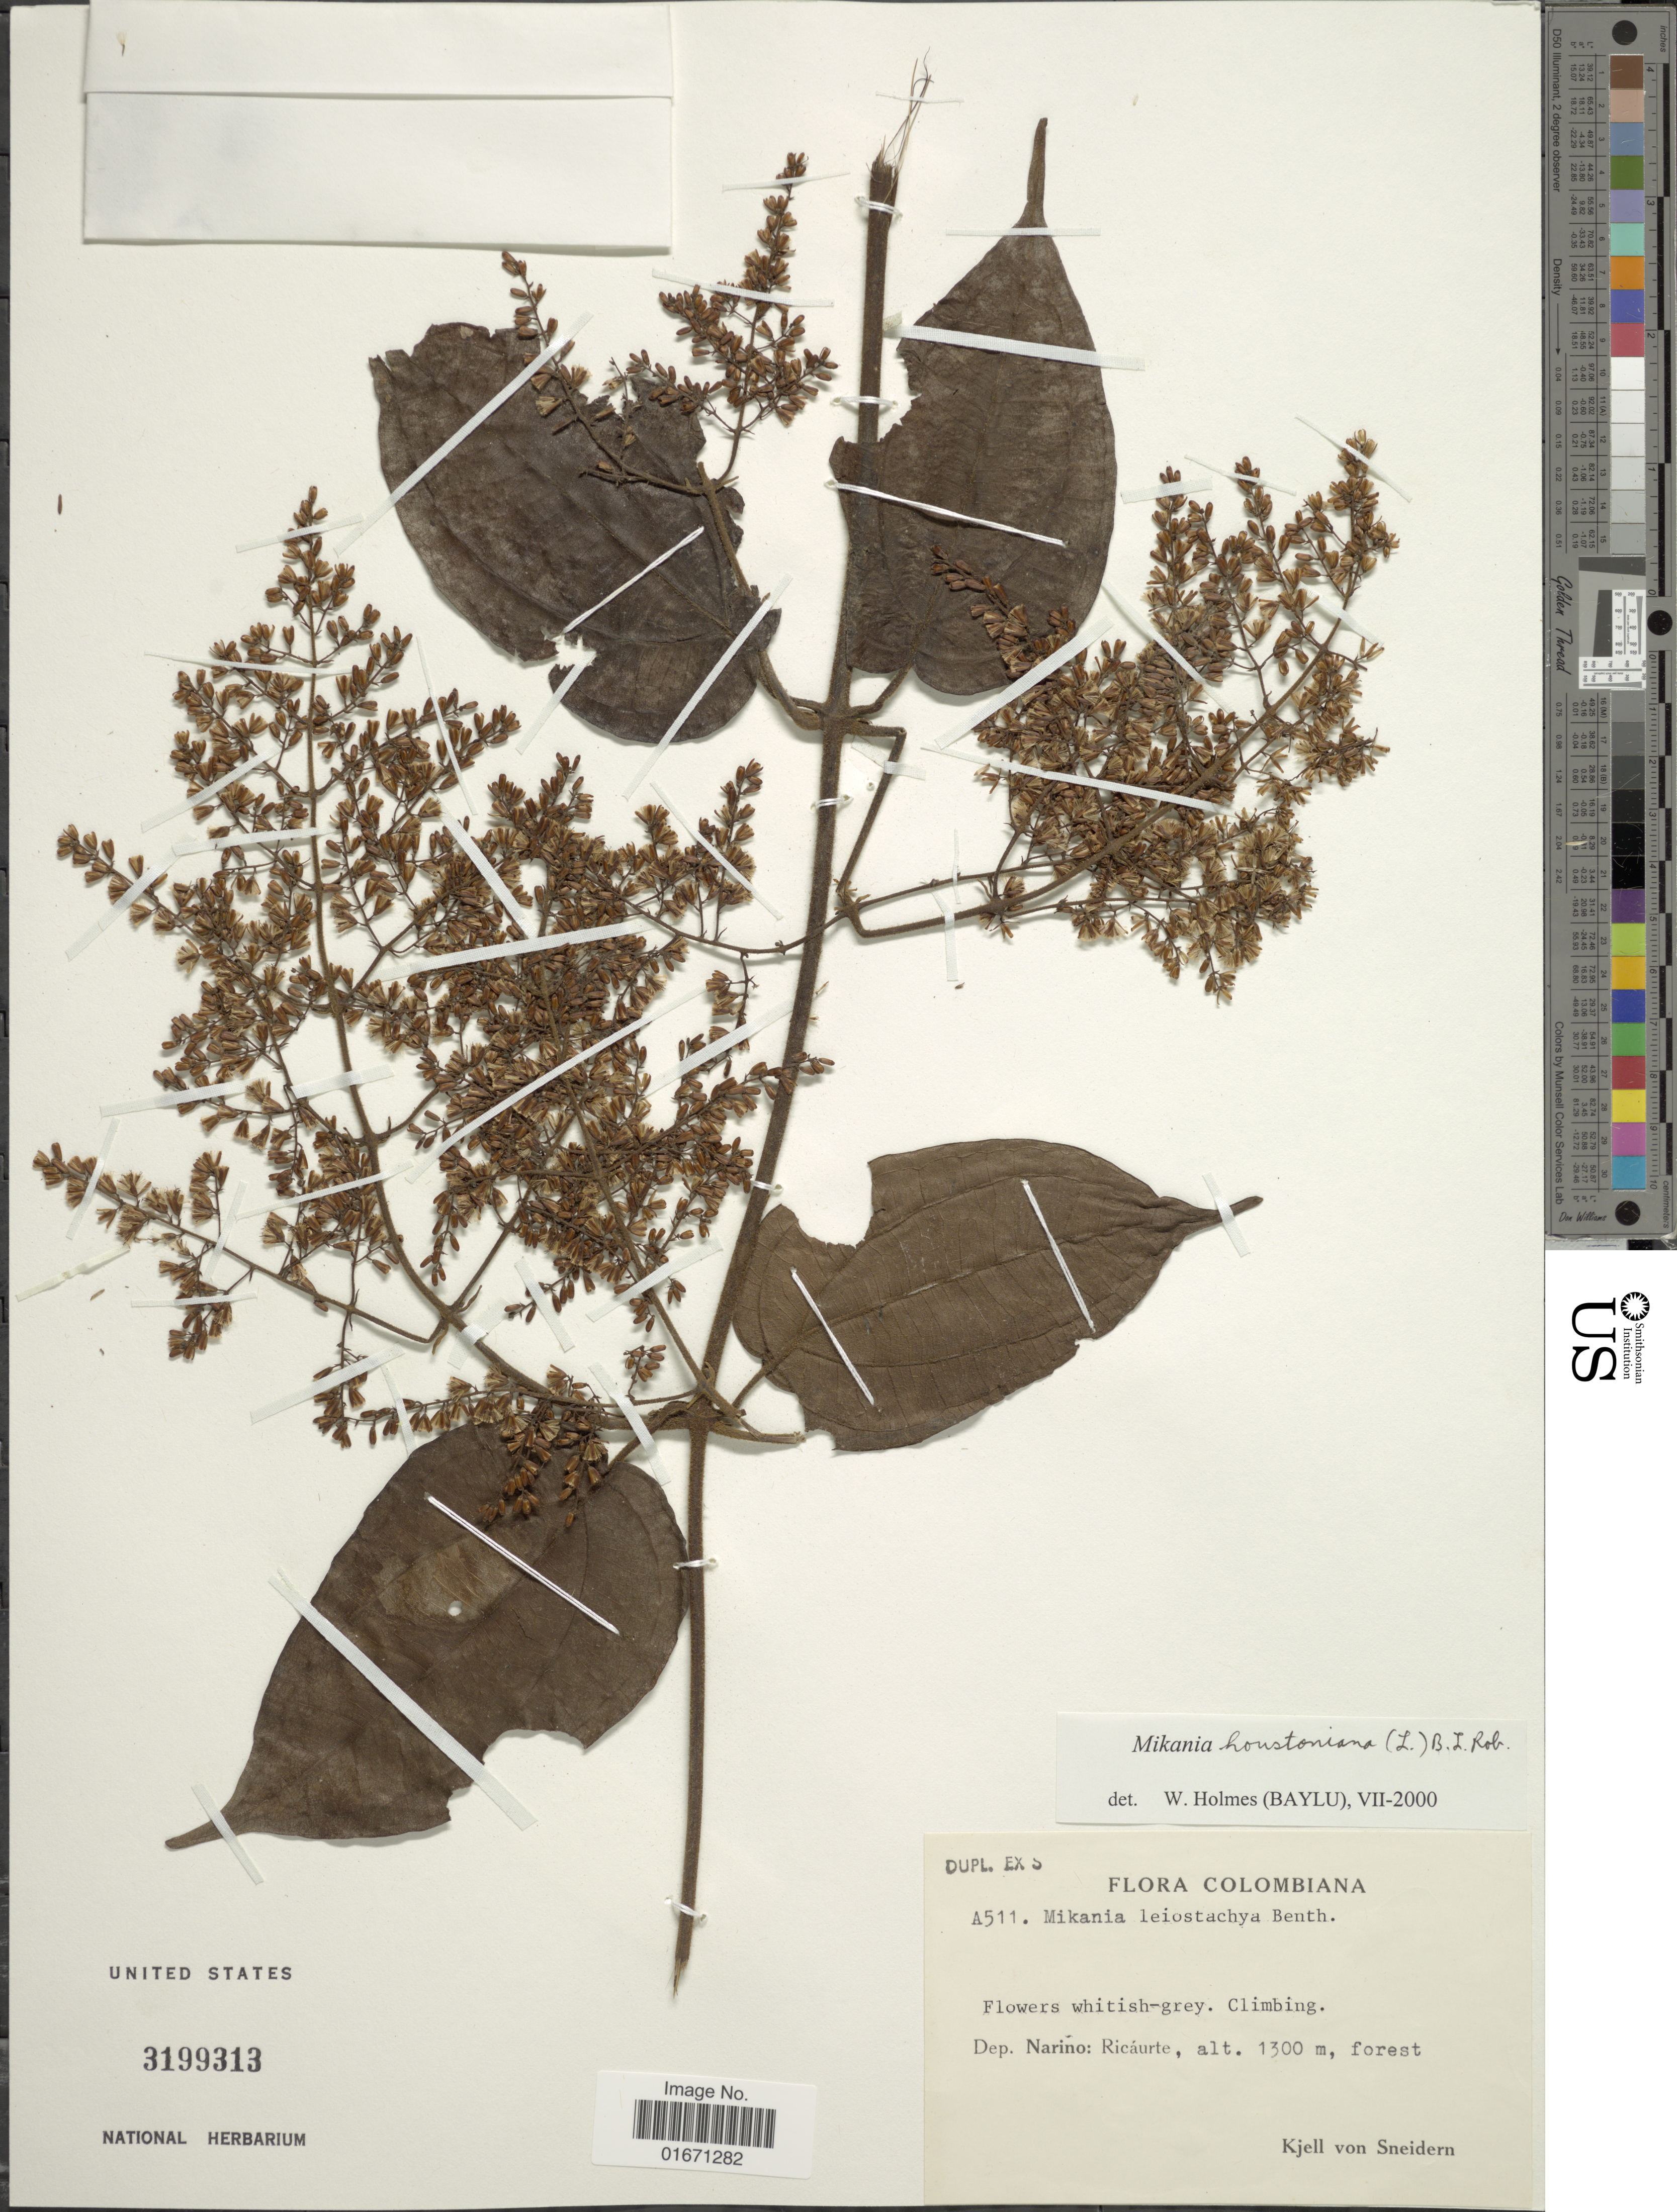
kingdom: Plantae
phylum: Tracheophyta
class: Magnoliopsida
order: Asterales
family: Asteraceae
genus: Mikania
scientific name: Mikania houstoniana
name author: (L.) B.L. Rob.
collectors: K. von Sneidern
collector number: A511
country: Colombia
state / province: Nariño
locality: Ricaurte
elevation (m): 1300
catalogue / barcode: US 3199313